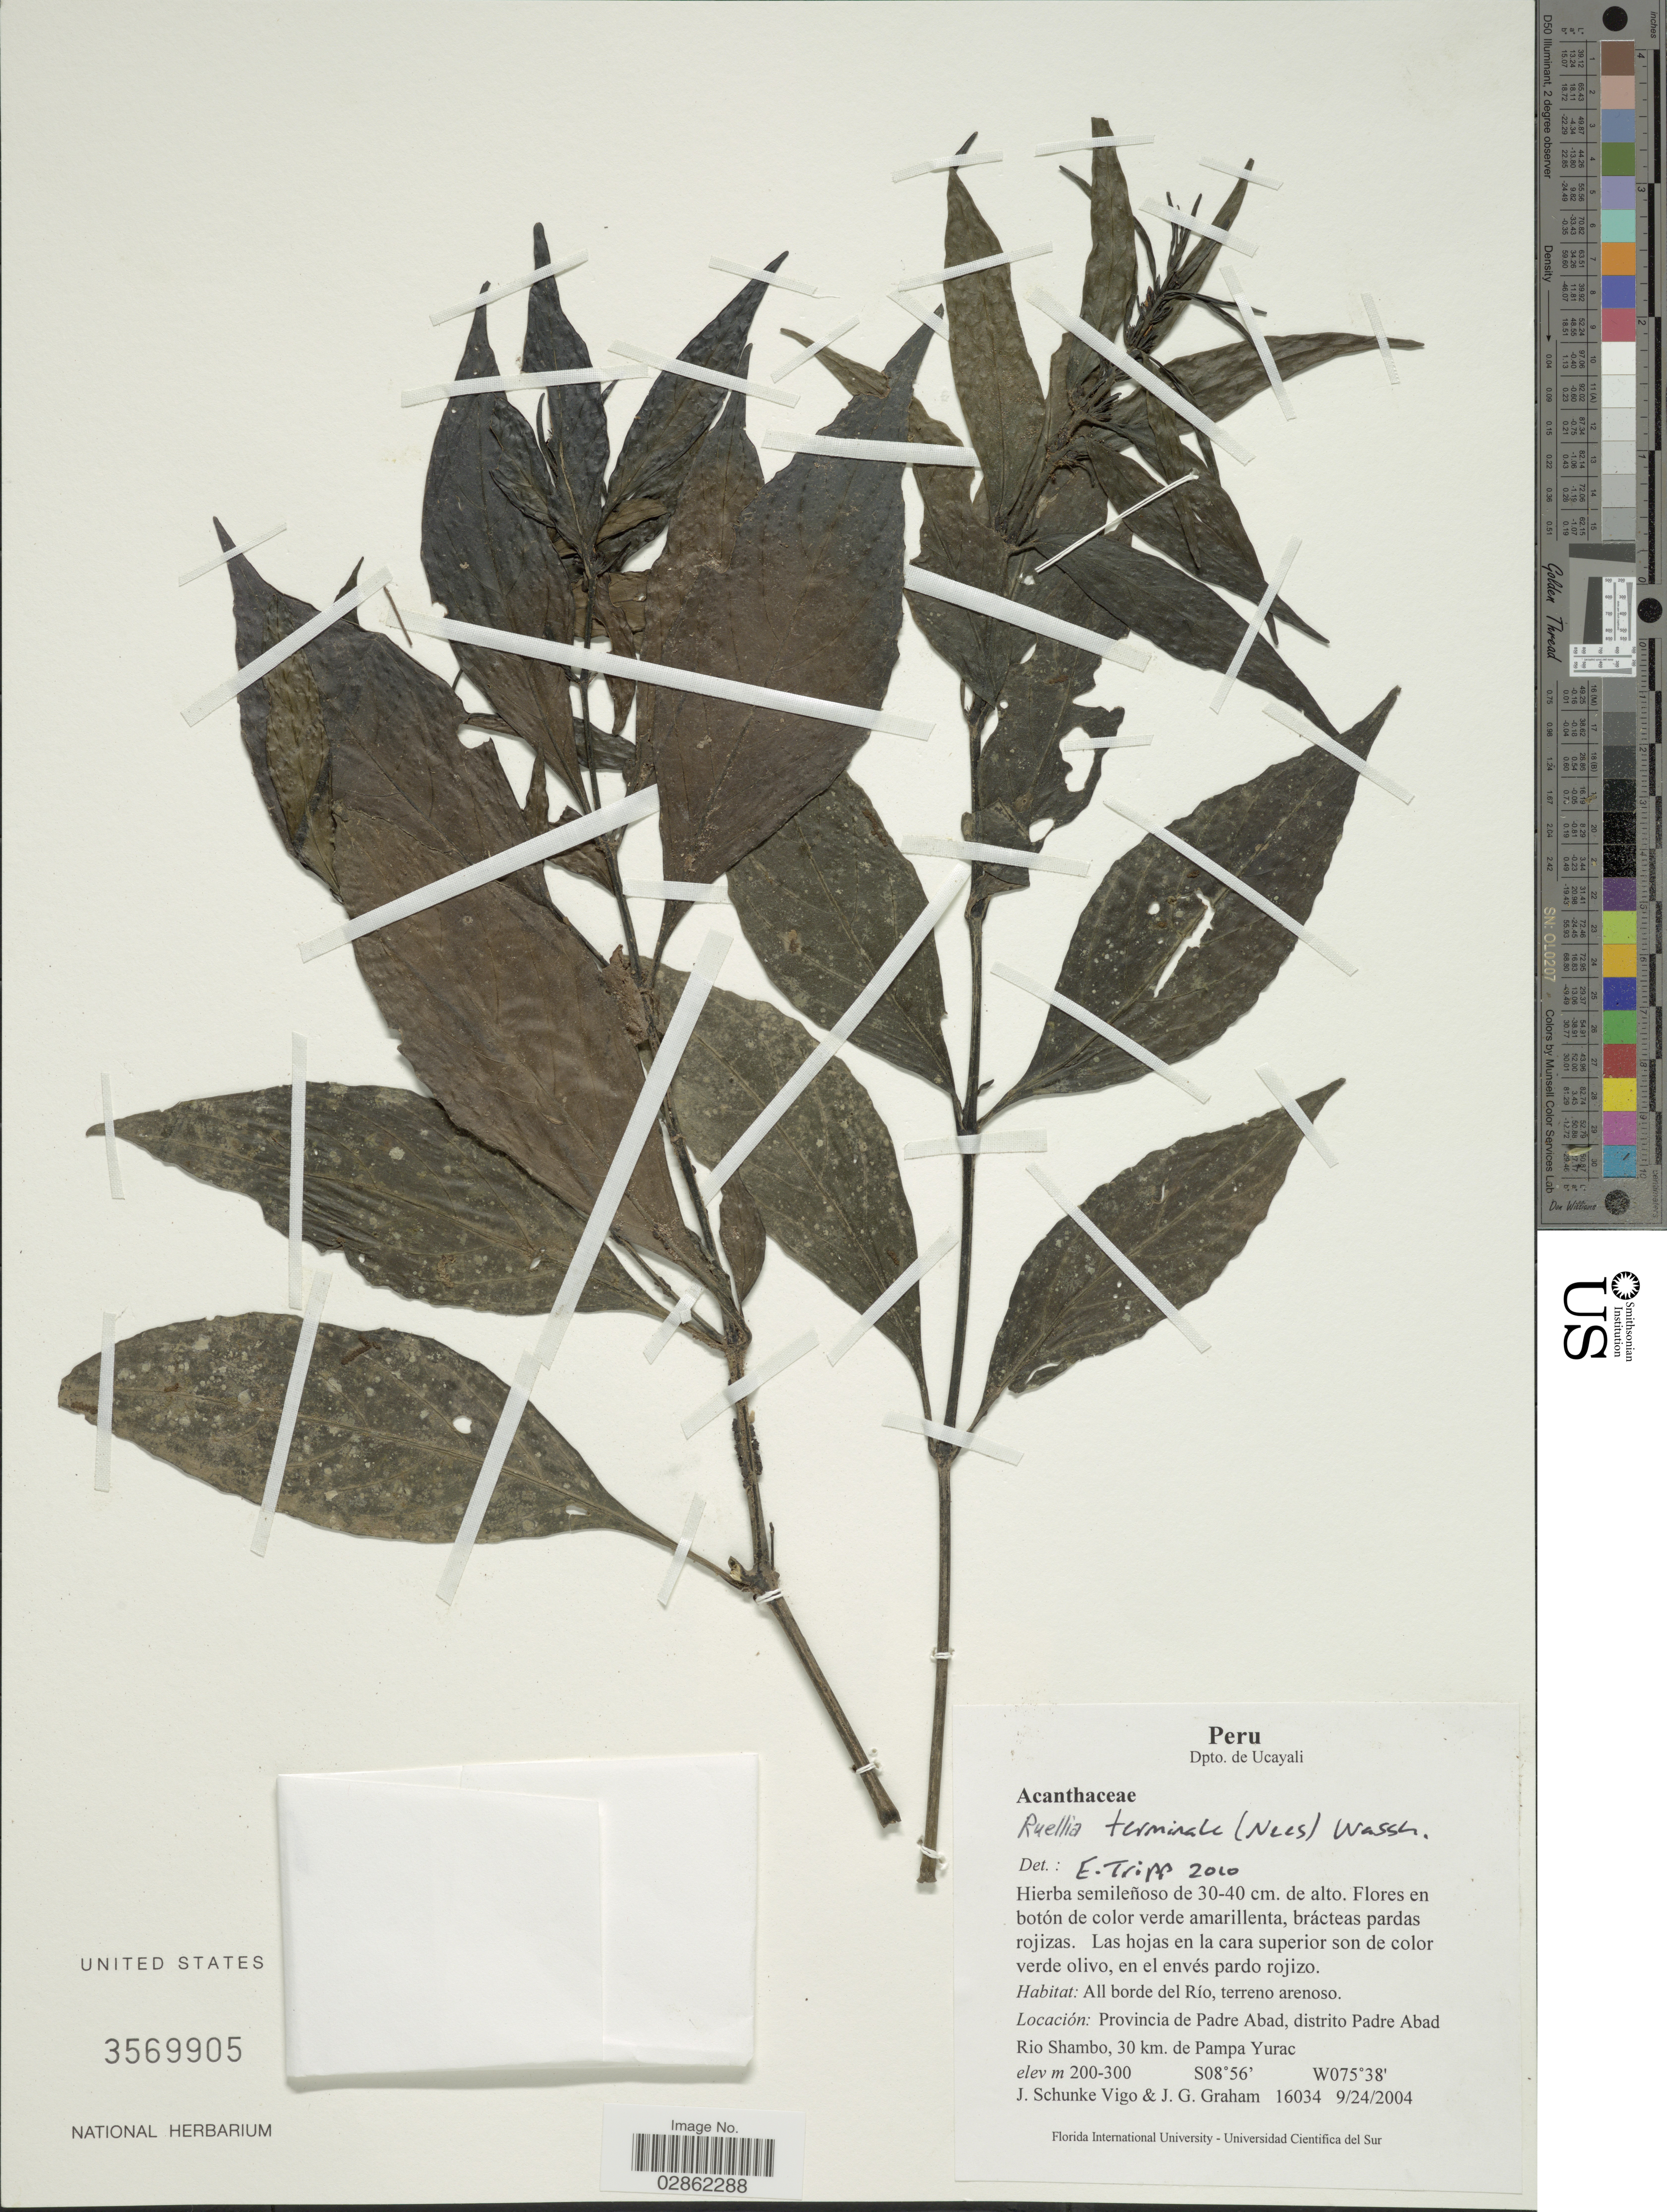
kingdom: Plantae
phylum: Tracheophyta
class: Magnoliopsida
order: Lamiales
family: Acanthaceae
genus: Ruellia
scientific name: Ruellia terminalis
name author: (Nees) Wassh.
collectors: J. Schunke Vigo & J. Graham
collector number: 16034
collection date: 2004-09-24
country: Peru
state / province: Ucayali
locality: All borde del Río, terreno arenoso, Provincia de Padre Abad, distrito Padre Abad Rio Shambo, 30 km. de Pampa Yurac.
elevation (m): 200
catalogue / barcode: US 3569905